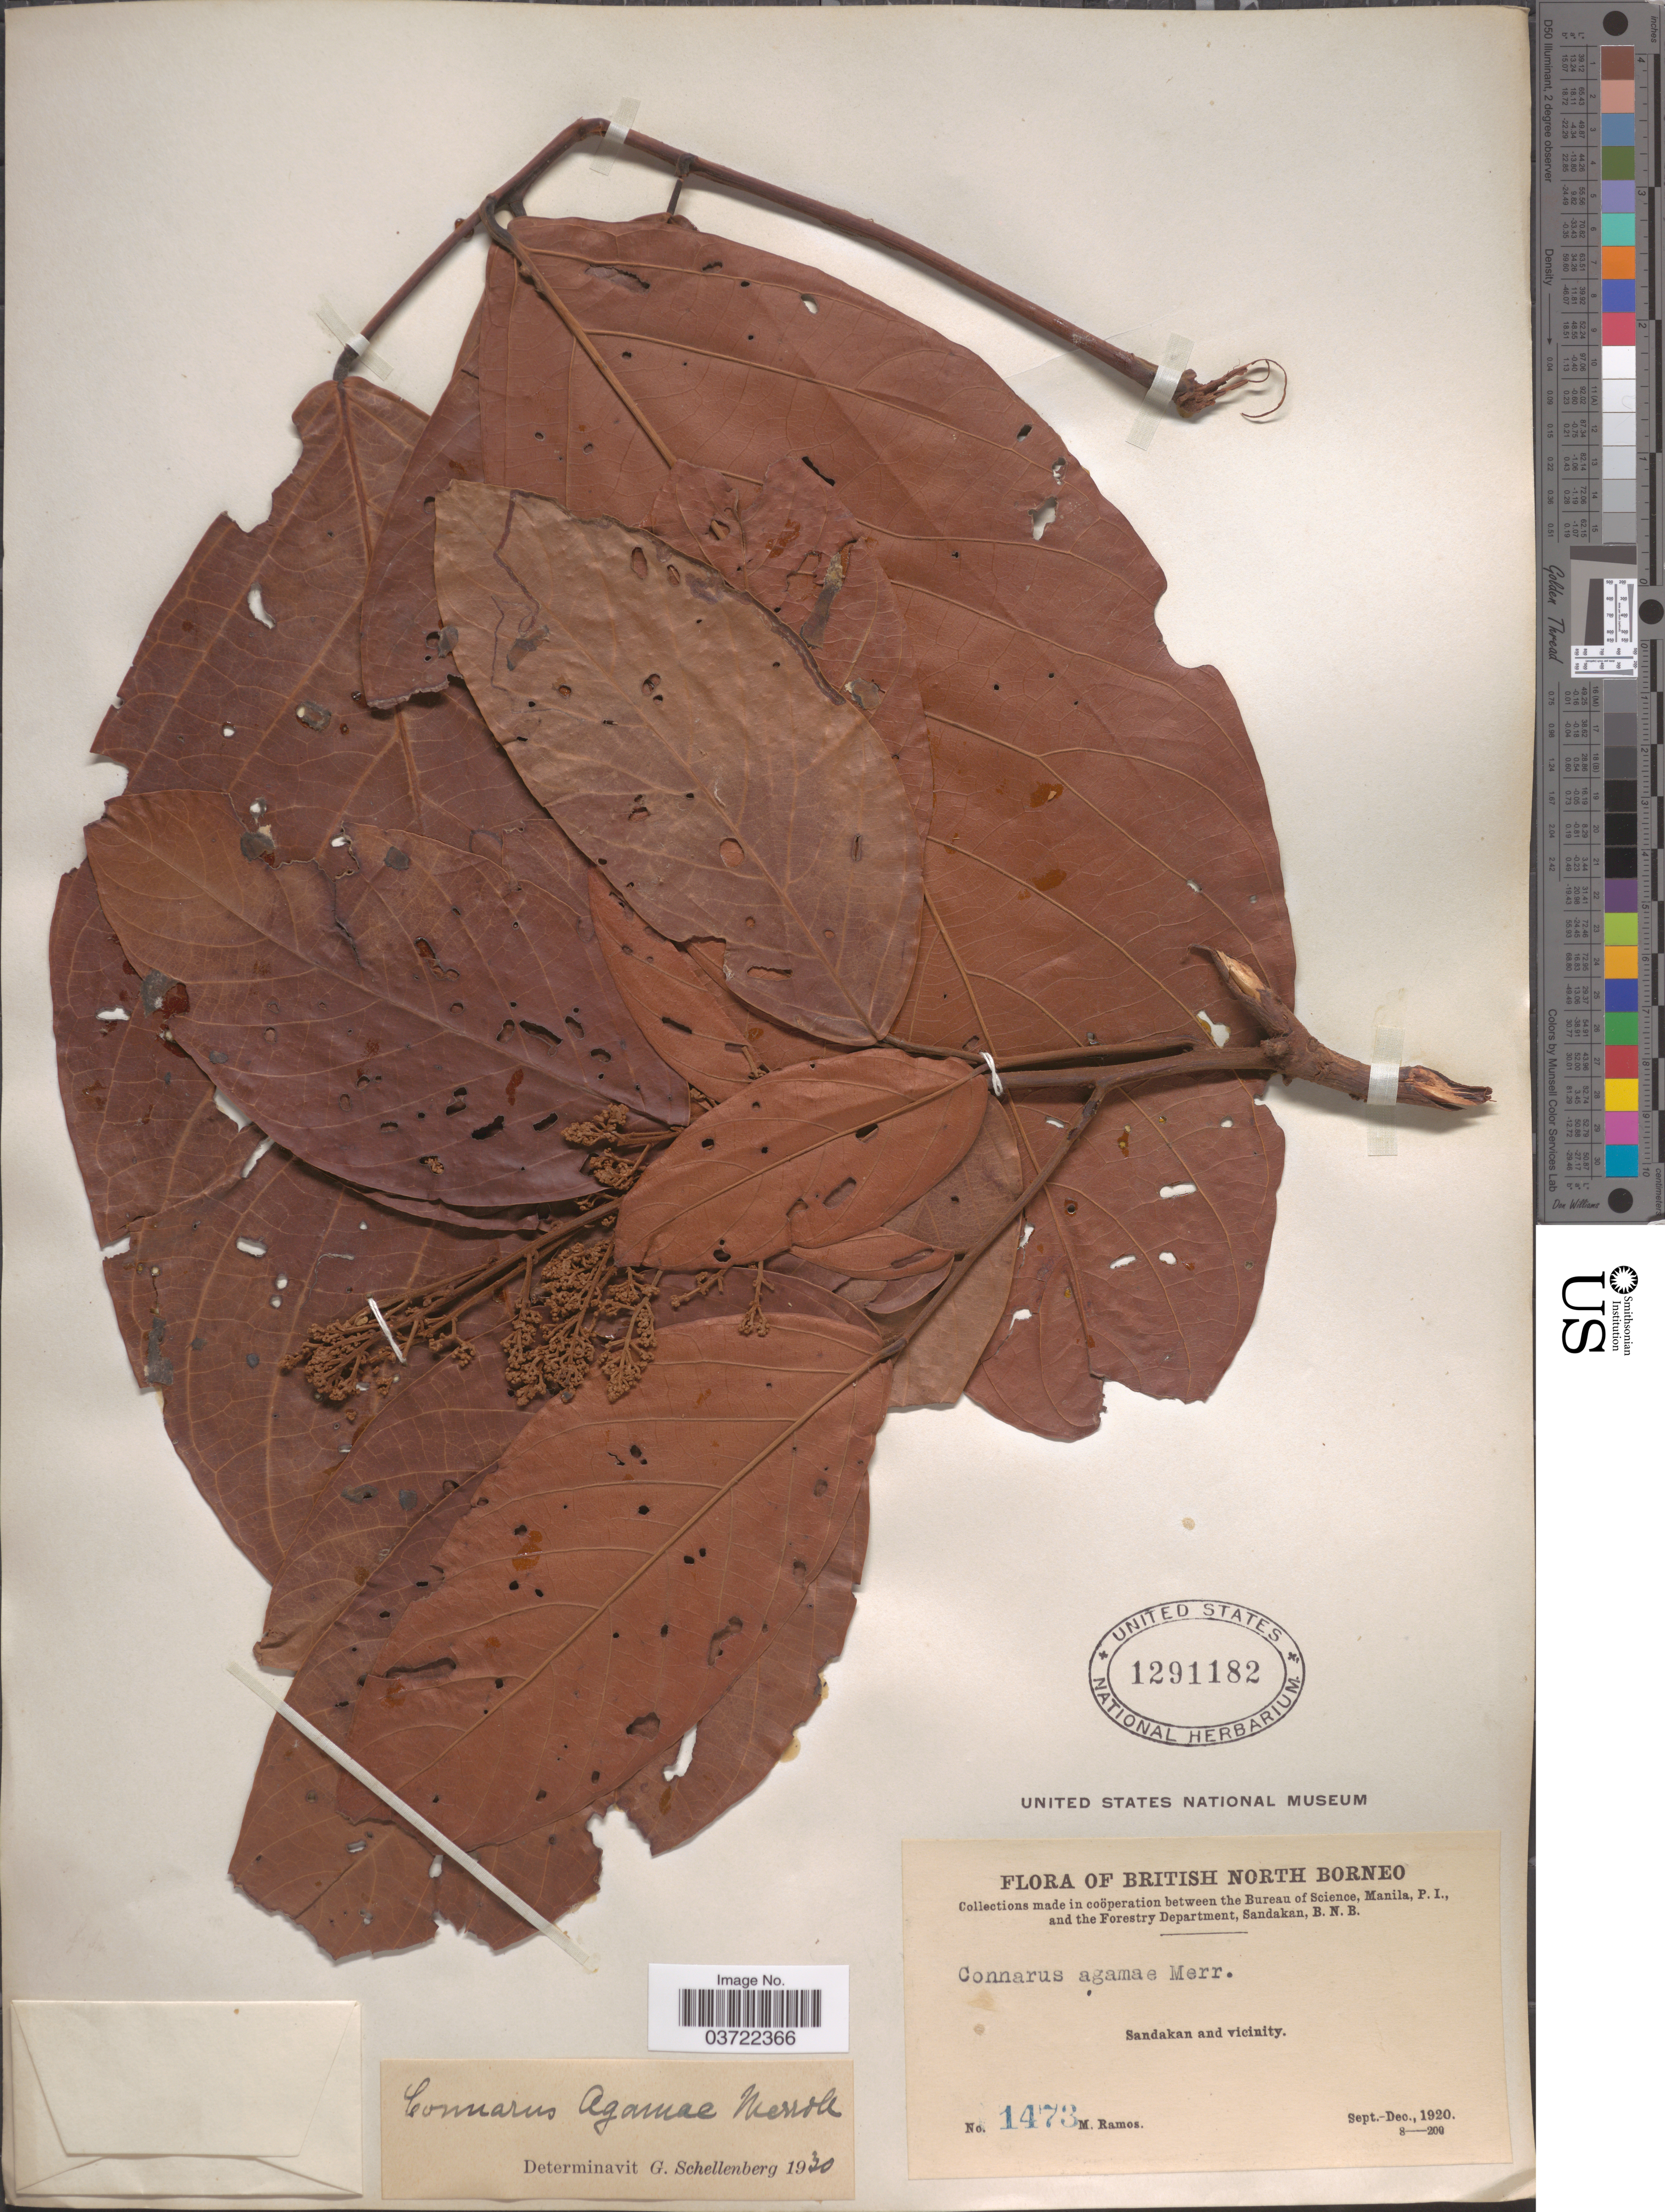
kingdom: Plantae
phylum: Tracheophyta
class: Magnoliopsida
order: Oxalidales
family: Connaraceae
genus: Connarus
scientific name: Connarus agamae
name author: Merr.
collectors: M. Ramos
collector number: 1473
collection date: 1920-09/1920-12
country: Malaysia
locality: British North Borneo. Sandakan and vicinity.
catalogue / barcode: US 1291182